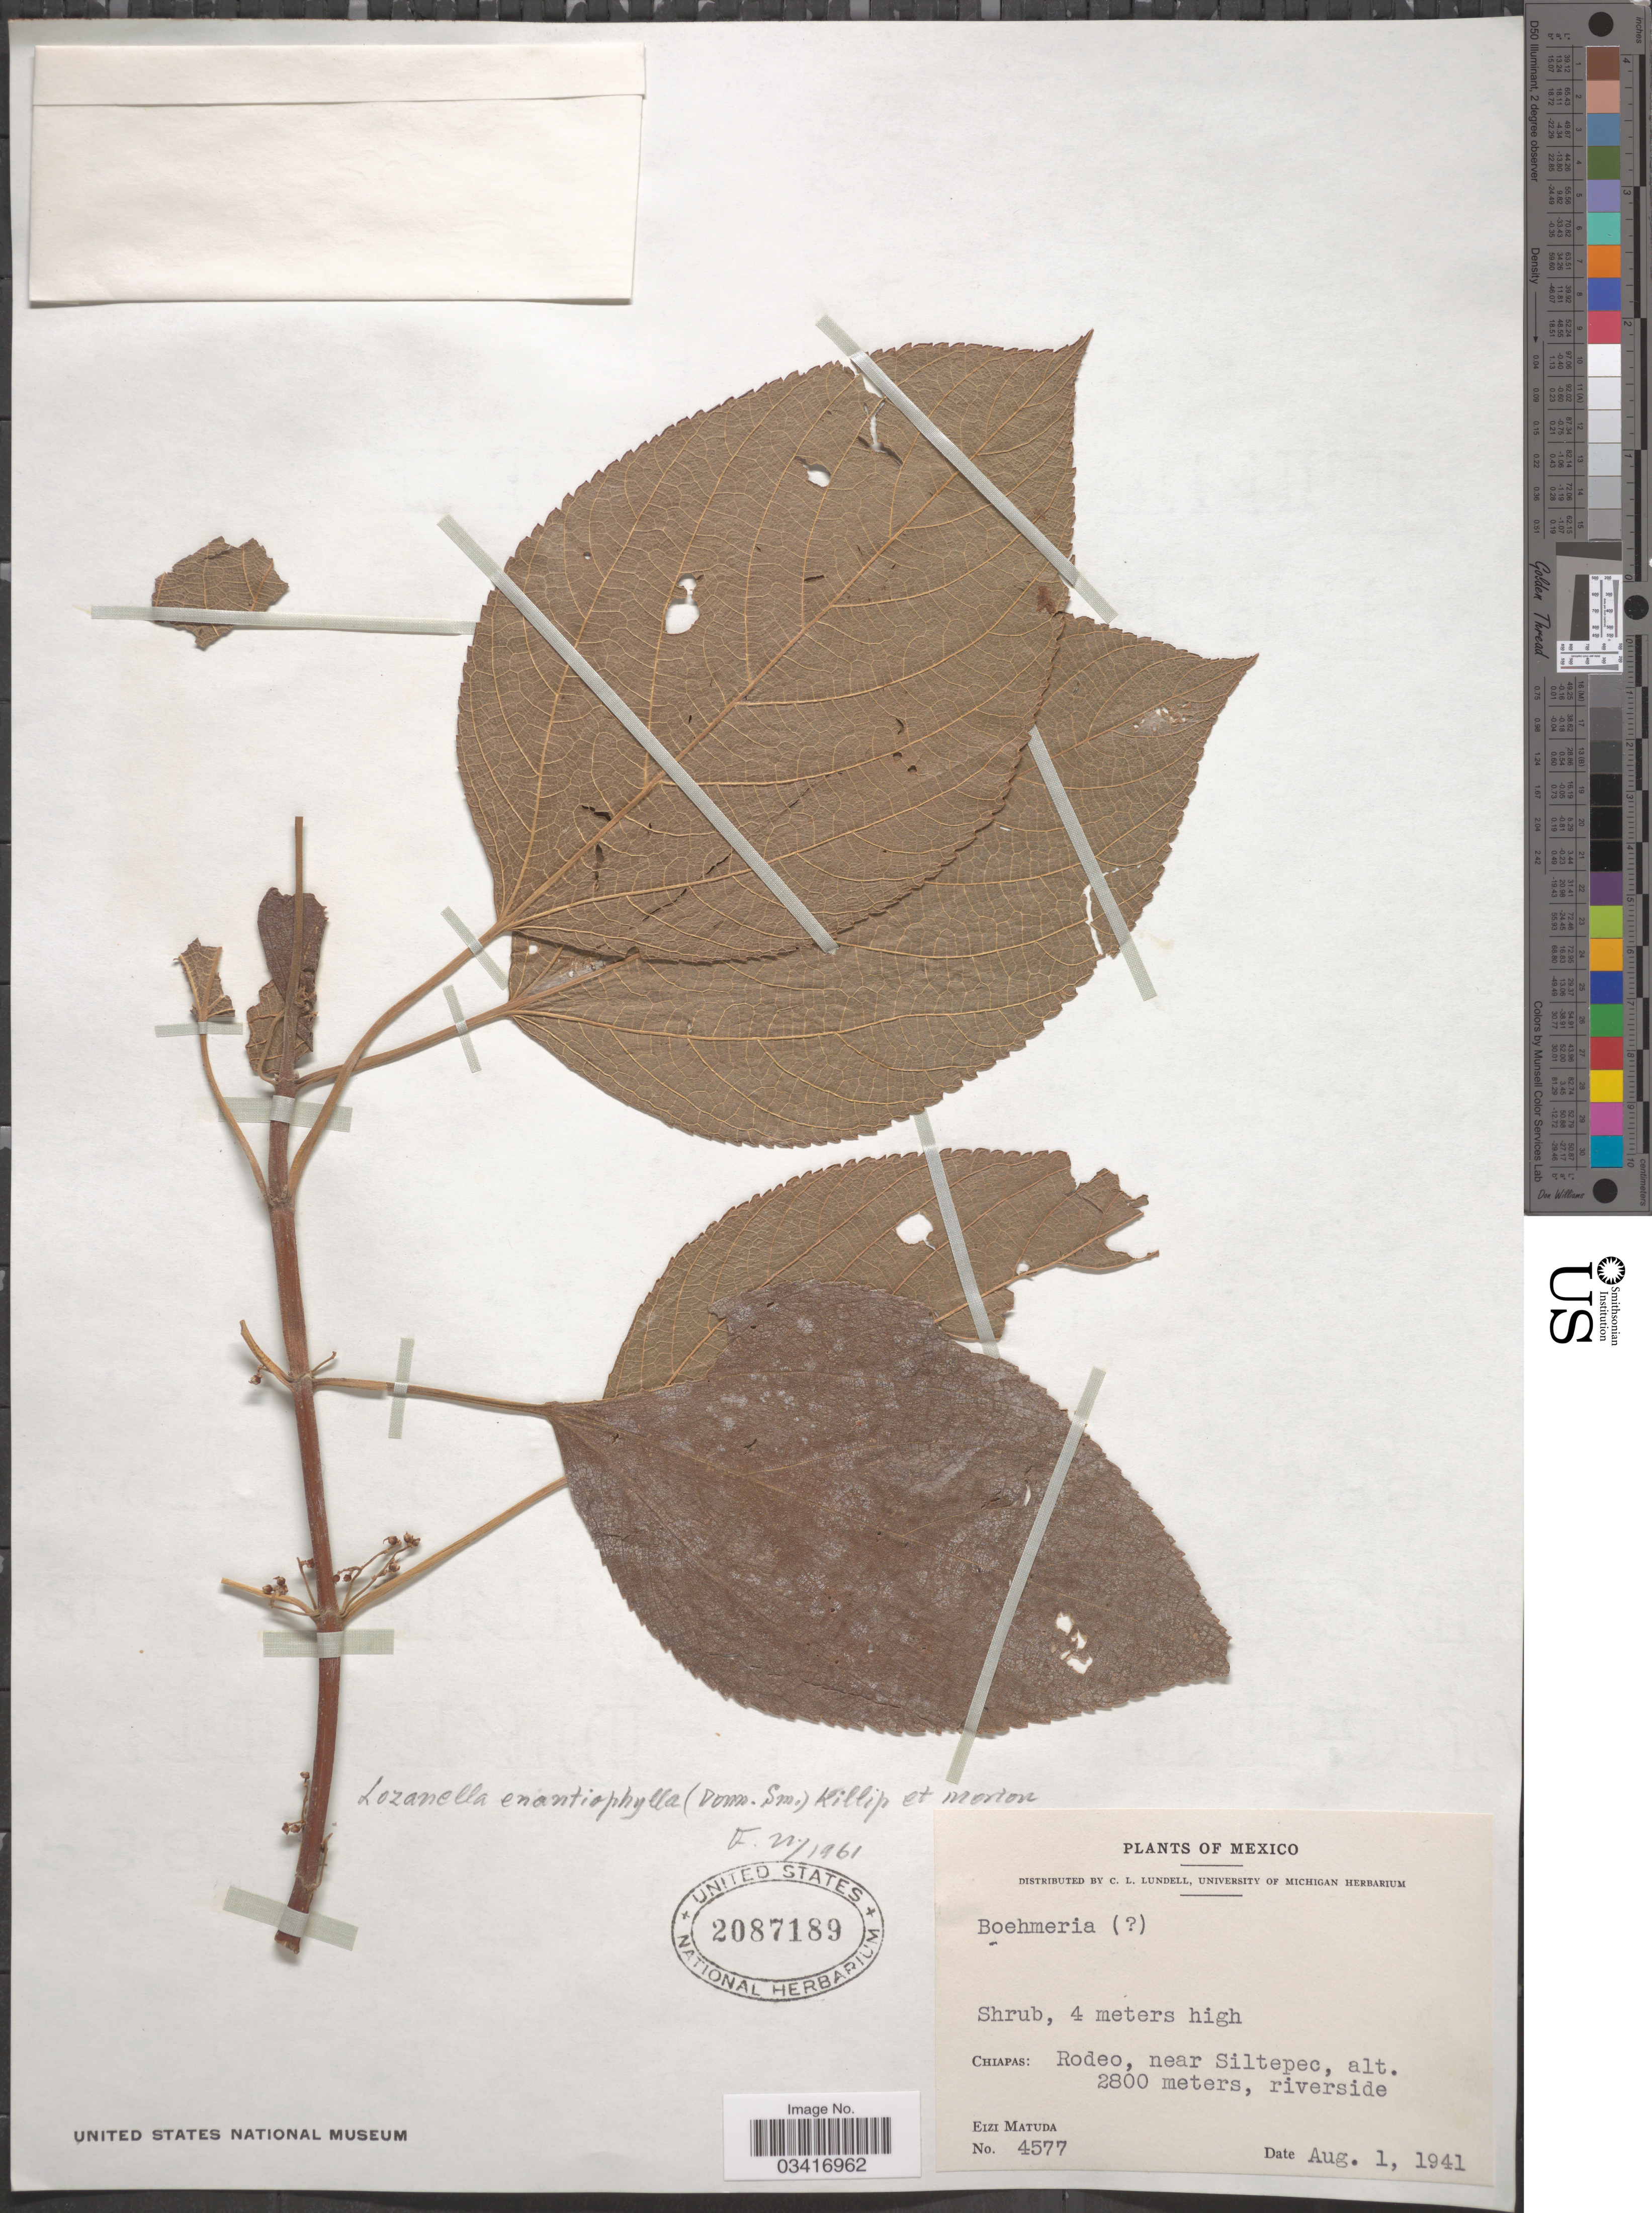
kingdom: Plantae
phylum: Tracheophyta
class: Magnoliopsida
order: Rosales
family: Cannabaceae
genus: Lozanella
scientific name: Lozanella enantiophylla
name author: (Donn. Sm.) Killip & C.V. Morton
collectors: E. Matuda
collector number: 4577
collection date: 1941-08-01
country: Mexico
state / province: Chiapas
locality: Rodeo, near Siltepec.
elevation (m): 2800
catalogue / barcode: US 2087189